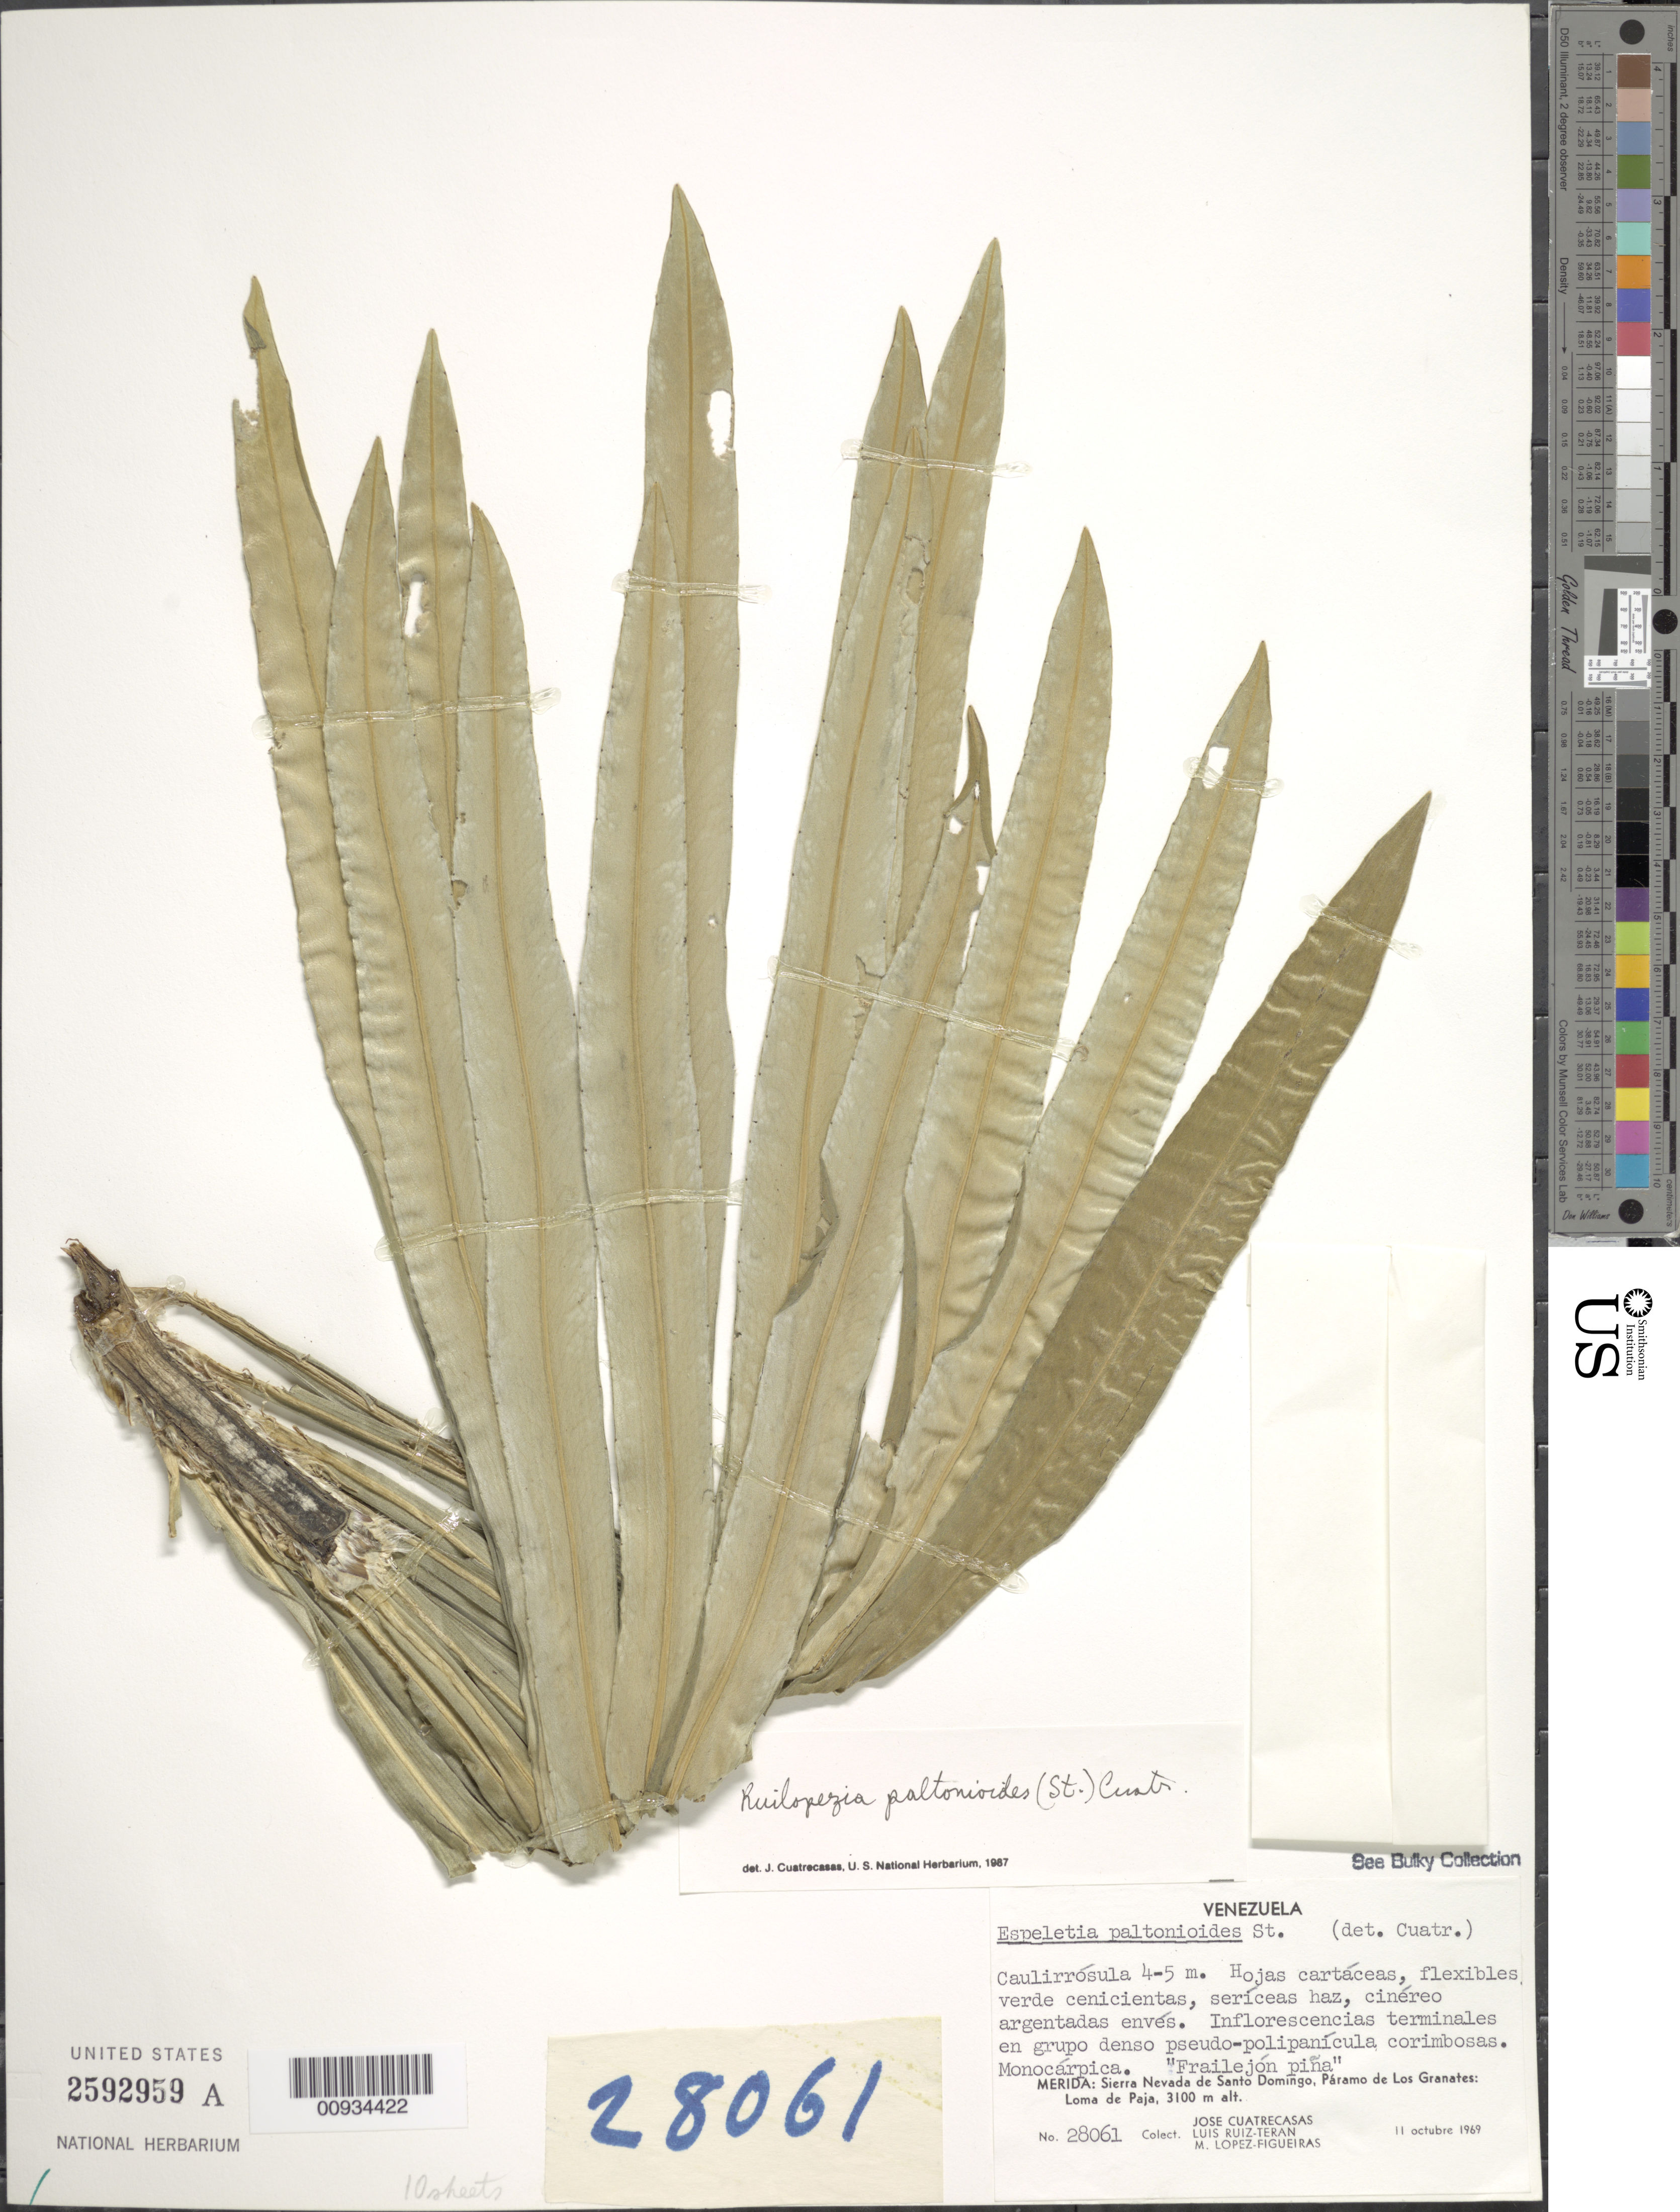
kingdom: Plantae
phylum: Tracheophyta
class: Magnoliopsida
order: Asterales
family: Asteraceae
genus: Ruilopezia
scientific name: Ruilopezia paltonioides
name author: (Standl.) Cuatrec.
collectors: J. Cuatrecasas, L. Teran & M. Lopéz-F.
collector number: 28061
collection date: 1969-10-11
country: Venezuela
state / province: Mérida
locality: Sierra Nevada de Santo Domingo, Paramo de Los Granates, Loma de Paja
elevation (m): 3100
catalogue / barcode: US 2592959A